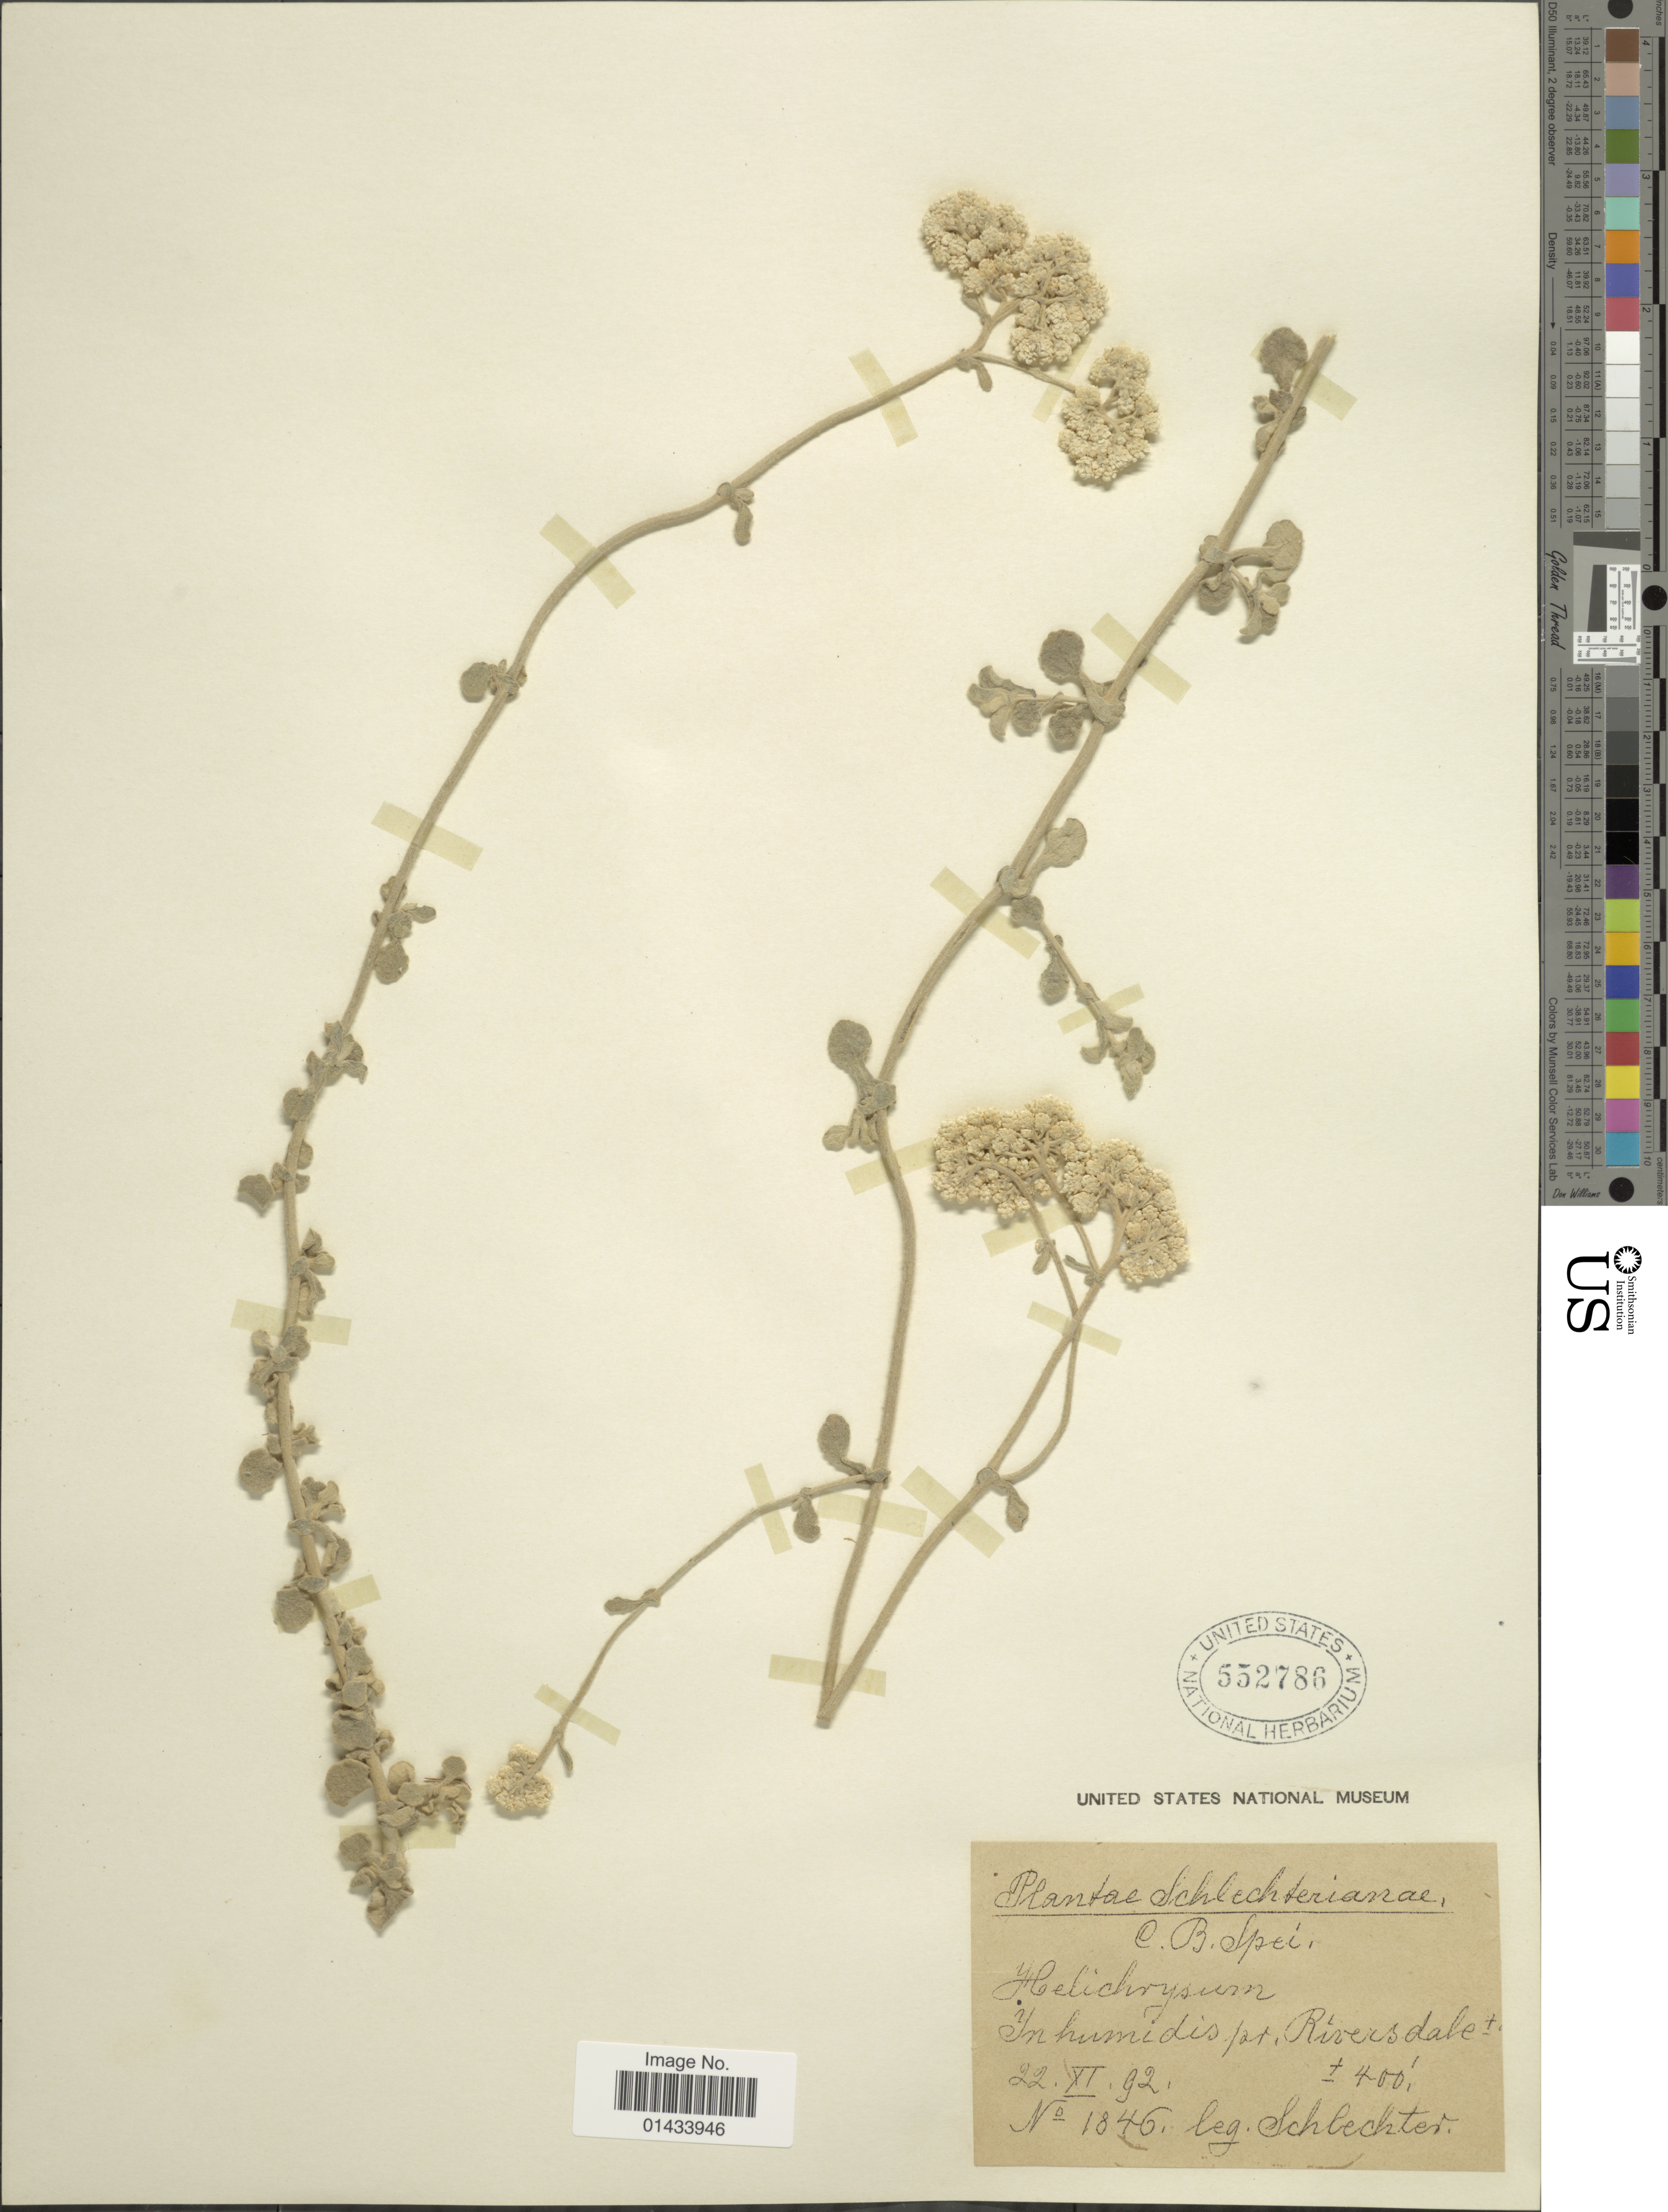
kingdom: Plantae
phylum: Tracheophyta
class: Magnoliopsida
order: Asterales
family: Asteraceae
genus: Helichrysum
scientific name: Helichrysum sp.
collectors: Schlechten.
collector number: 1846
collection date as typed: Transcribed d/m/y: 22/11/92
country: South Africa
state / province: Western Cape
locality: In humifid pt. Riversdale, C.B. Spei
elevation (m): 122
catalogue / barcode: US 552786